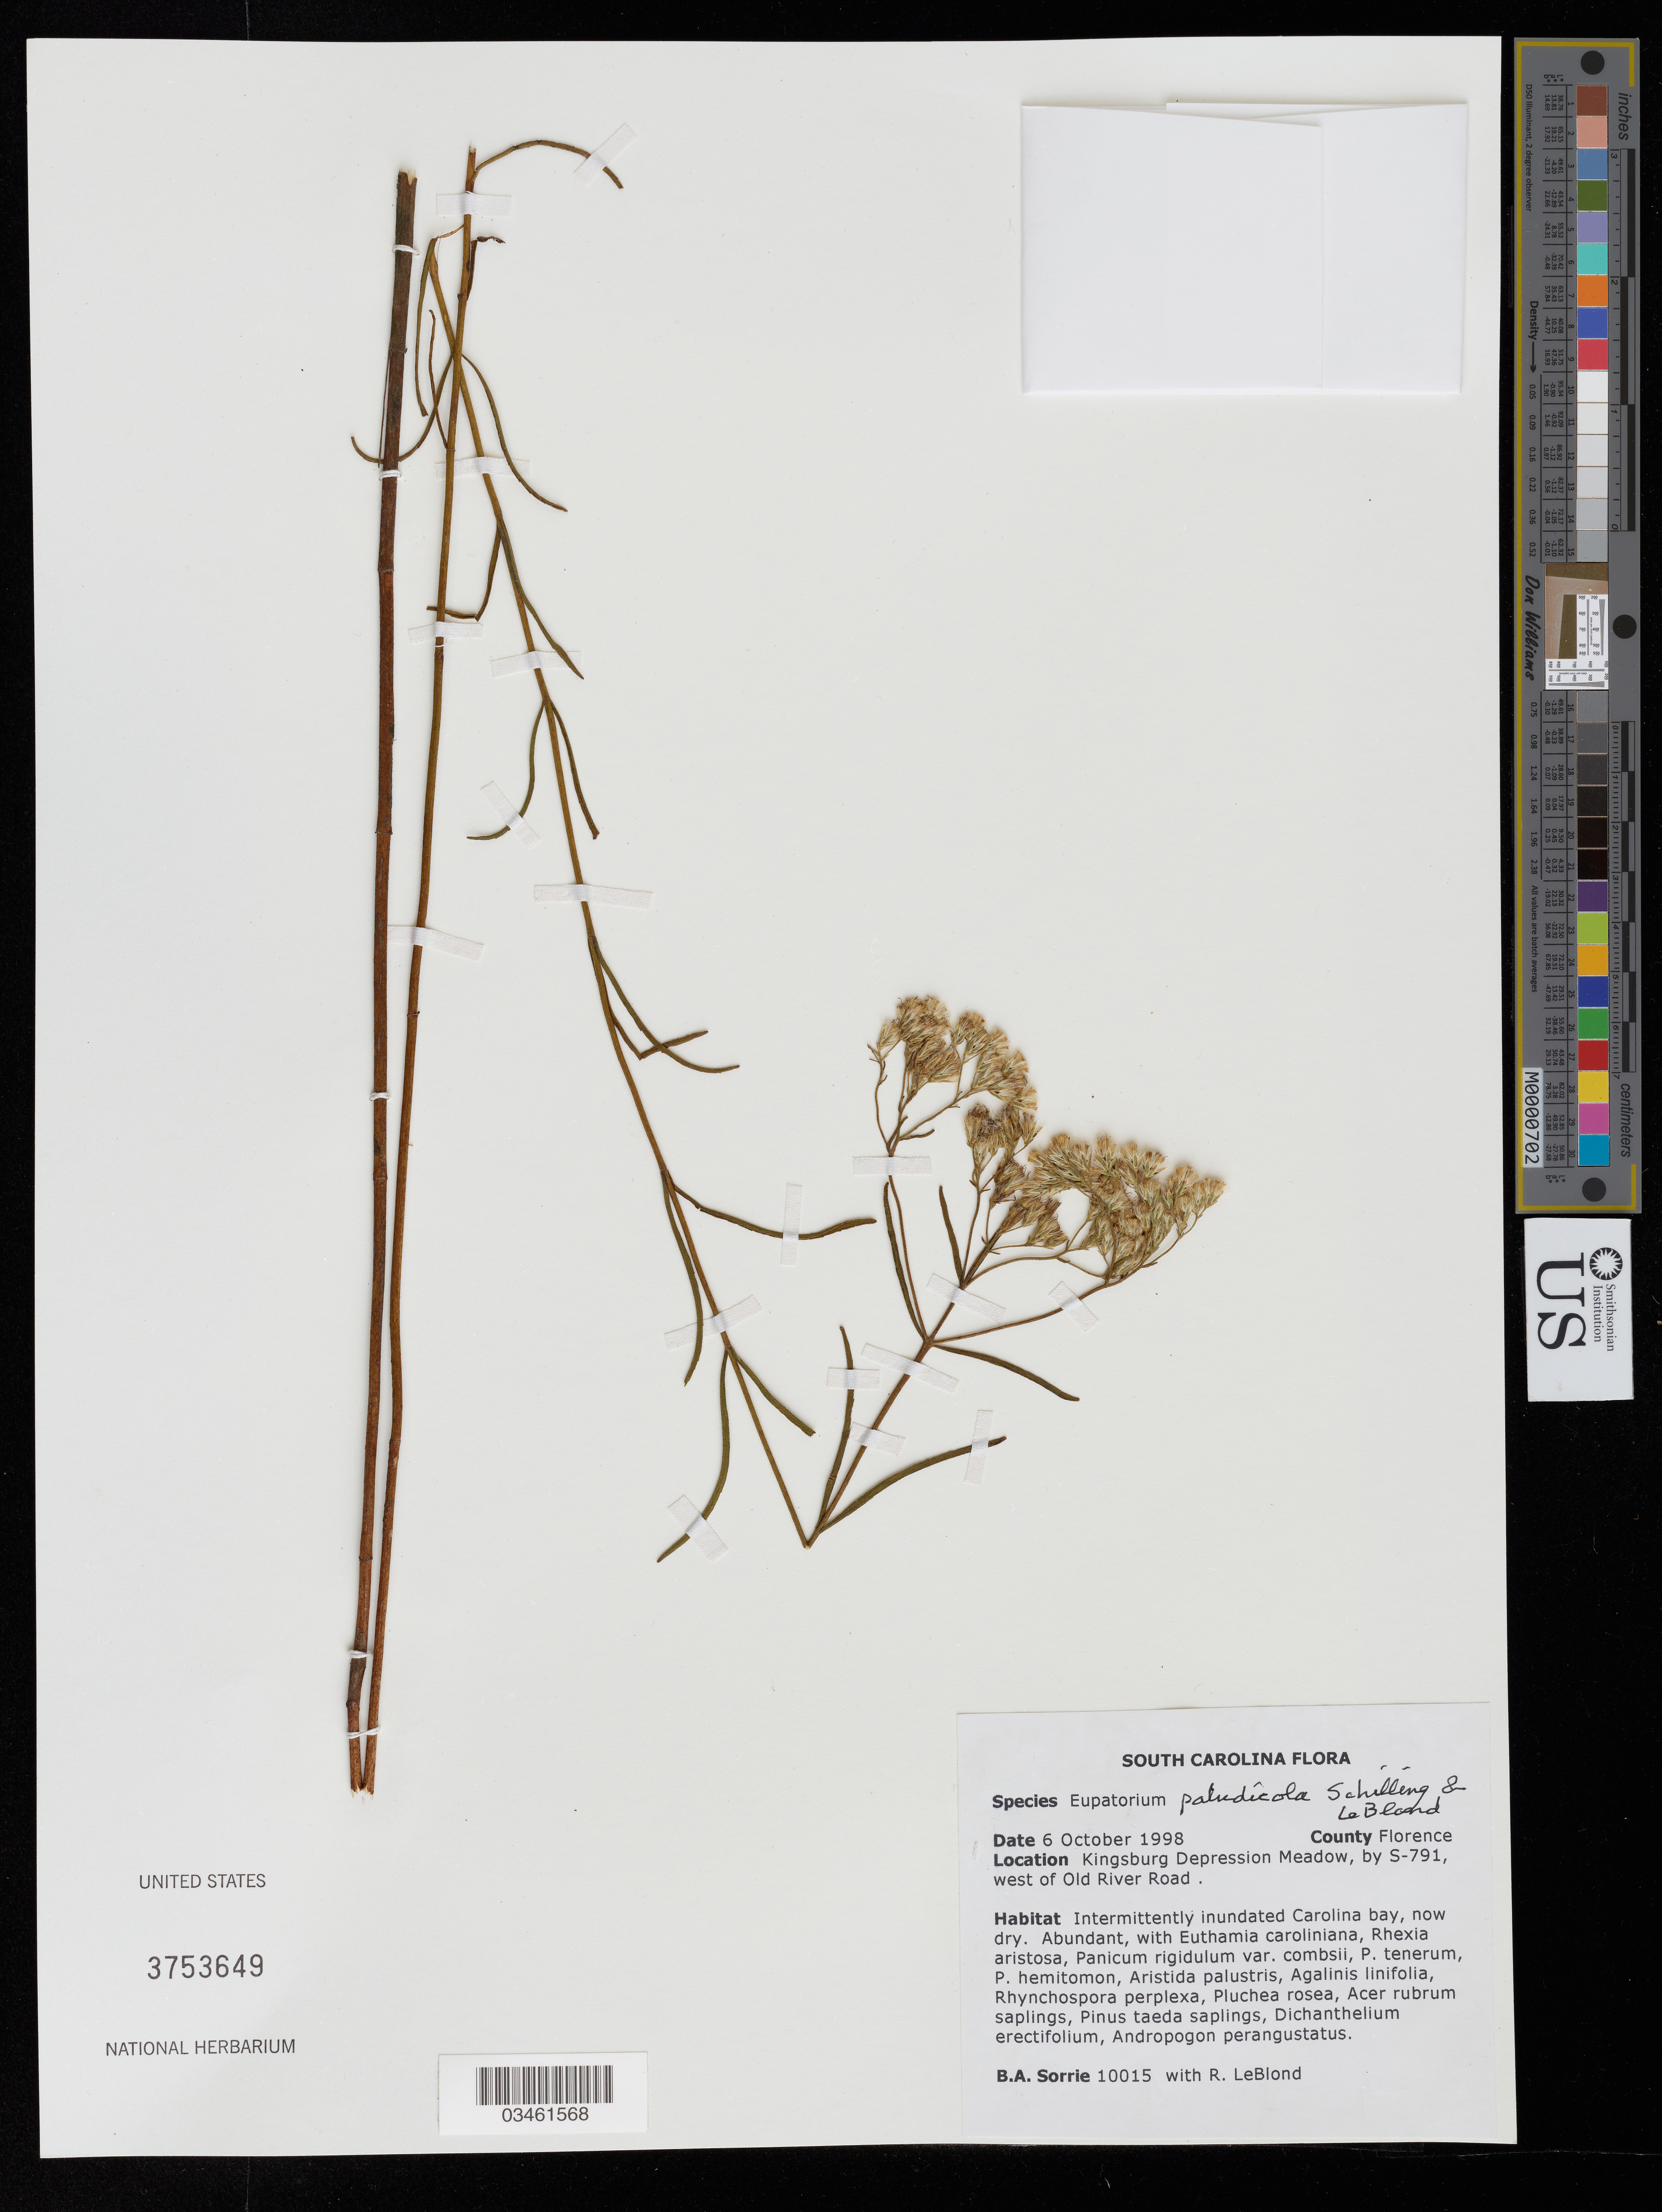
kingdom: Plantae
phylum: Tracheophyta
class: Magnoliopsida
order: Asterales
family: Asteraceae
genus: Eupatorium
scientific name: Eupatorium paludicola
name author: E.E. Schill. & LeBlond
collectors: B. Sorrie & R. J. LeBlond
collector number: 10015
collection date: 1998-10-06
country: United States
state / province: South Carolina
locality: County Florence. Kingsburg Depression Meadow, by S-791, west of Old River Road.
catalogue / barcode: US 3753649